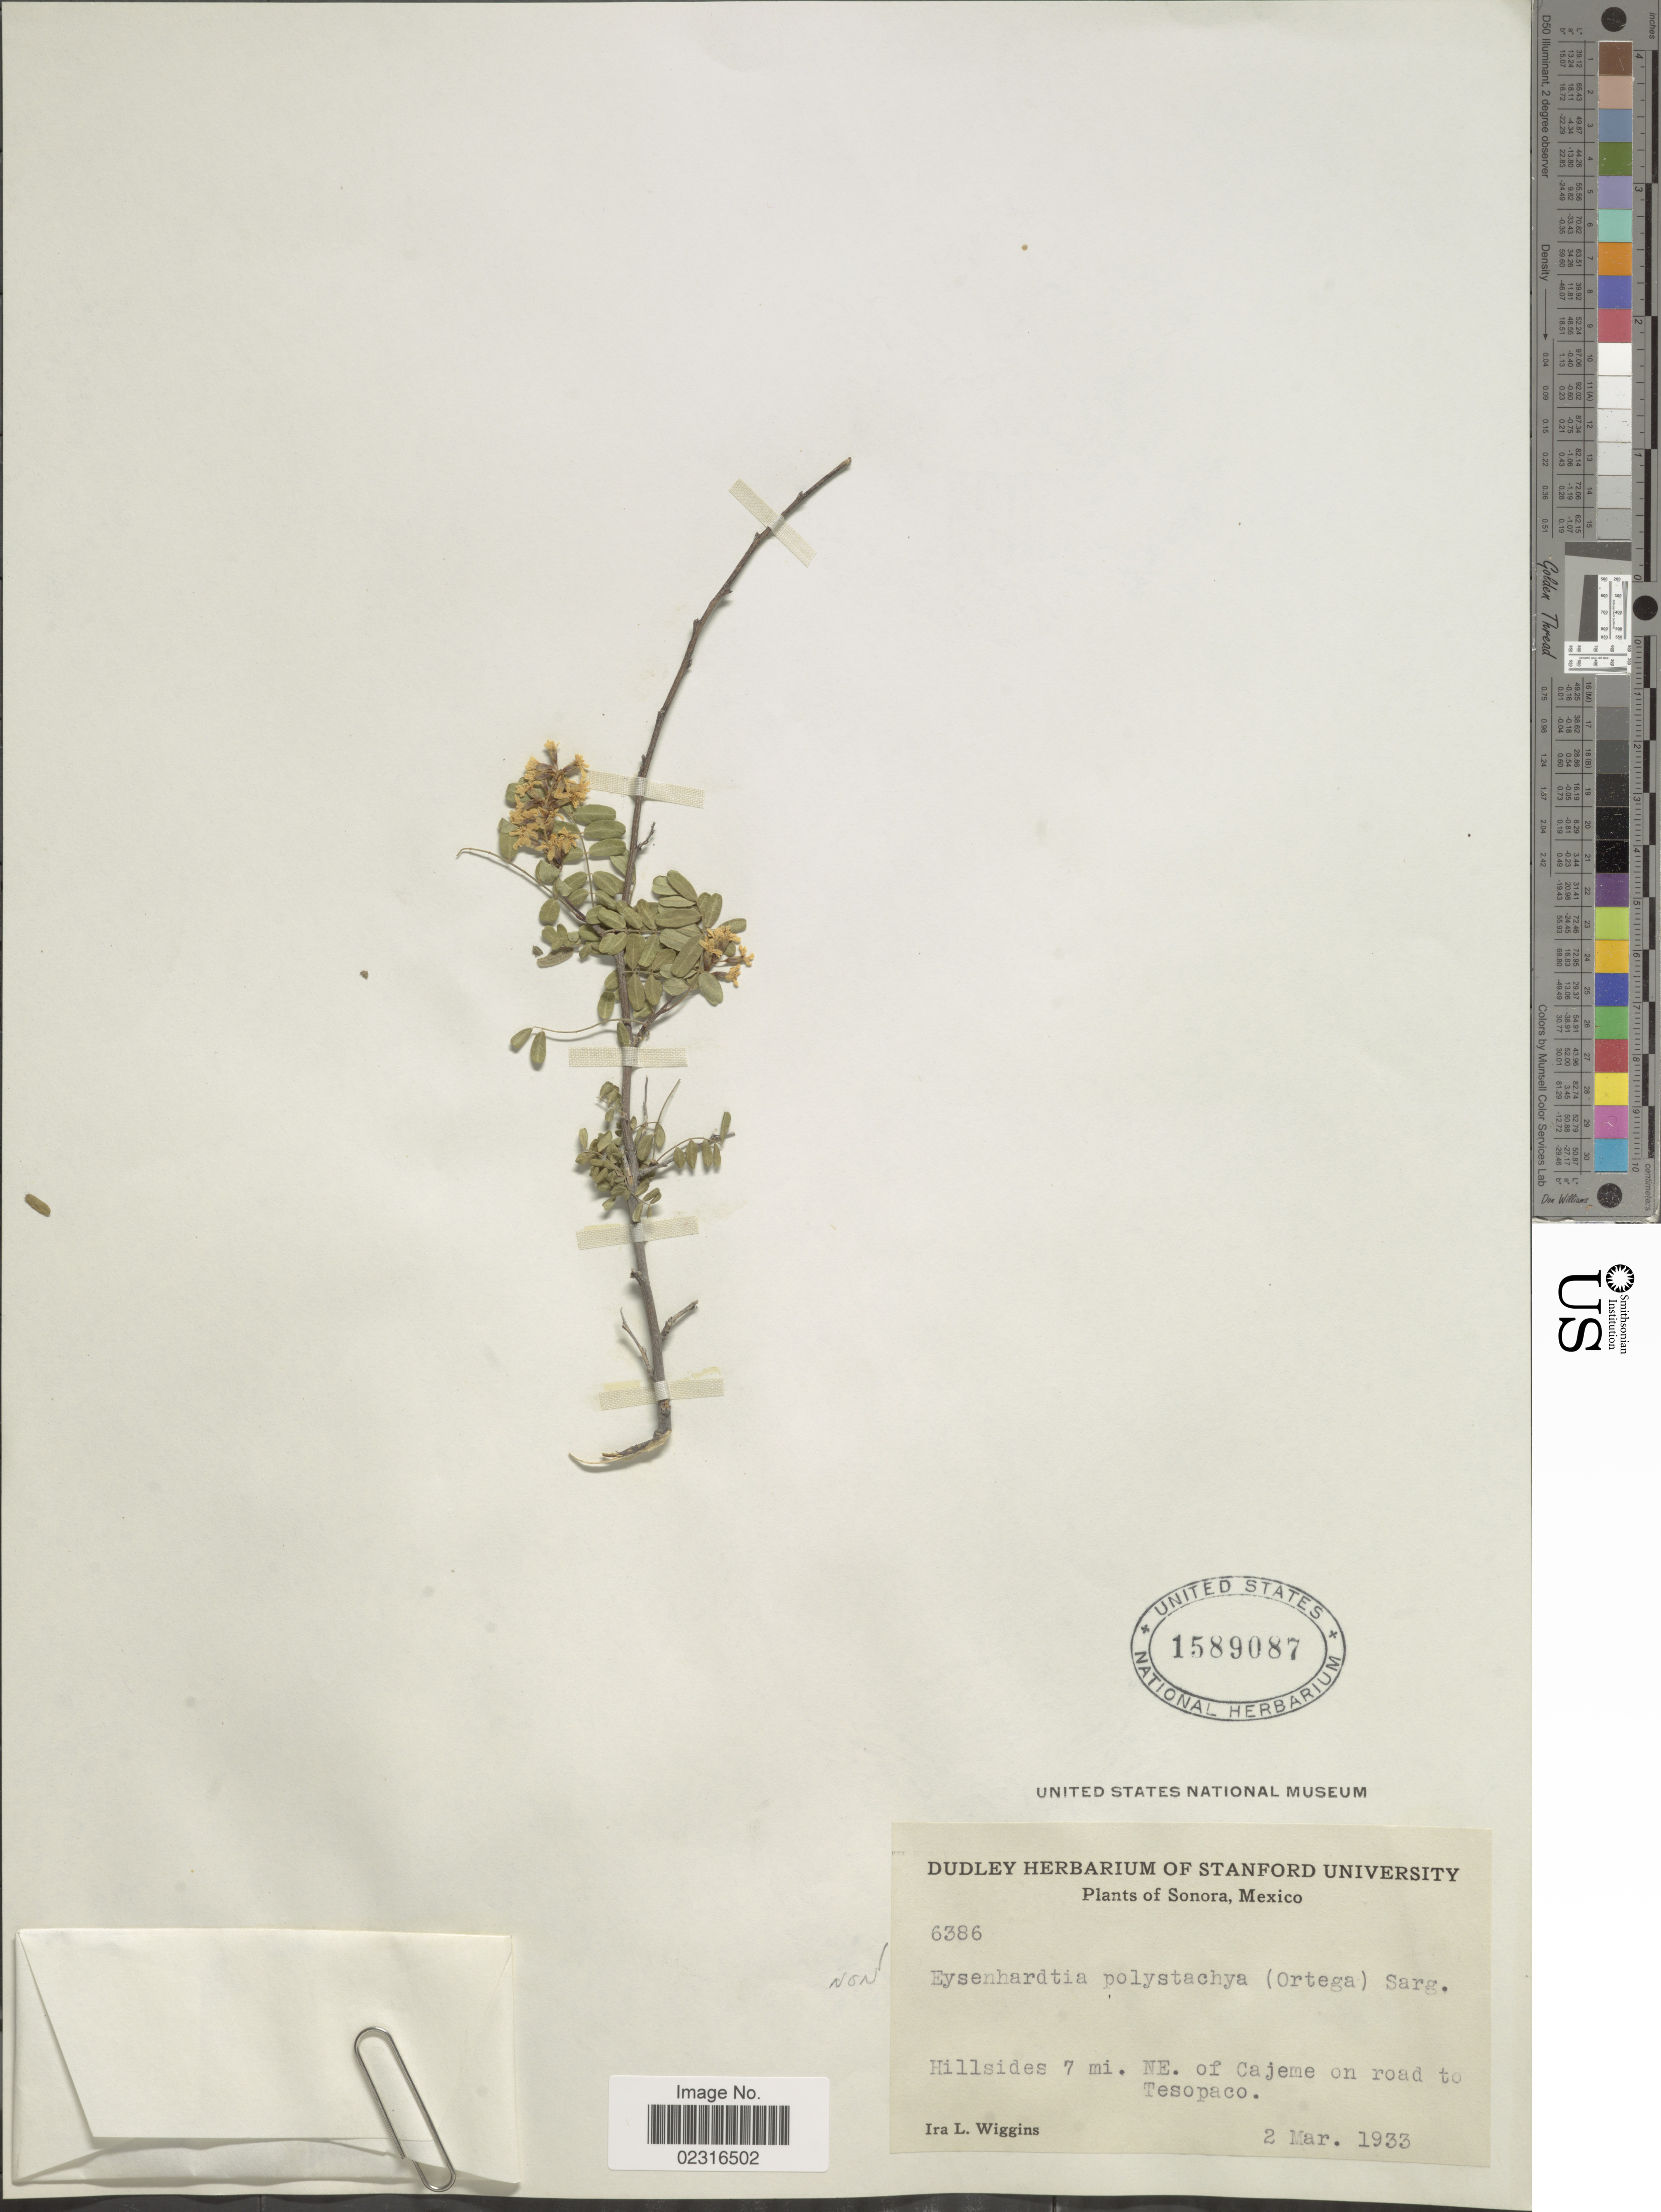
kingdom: Plantae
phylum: Tracheophyta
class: Magnoliopsida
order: Fabales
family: Fabaceae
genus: Eysenhardtia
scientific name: Eysenhardtia polystachya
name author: (Ortega) Sarg.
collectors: I. L. Wiggins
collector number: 6386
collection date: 1933-03-02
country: Mexico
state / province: Sonora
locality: Hillsides 7 mi. NE. of Cajeme on road to Tesopaco.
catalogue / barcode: US 1589087